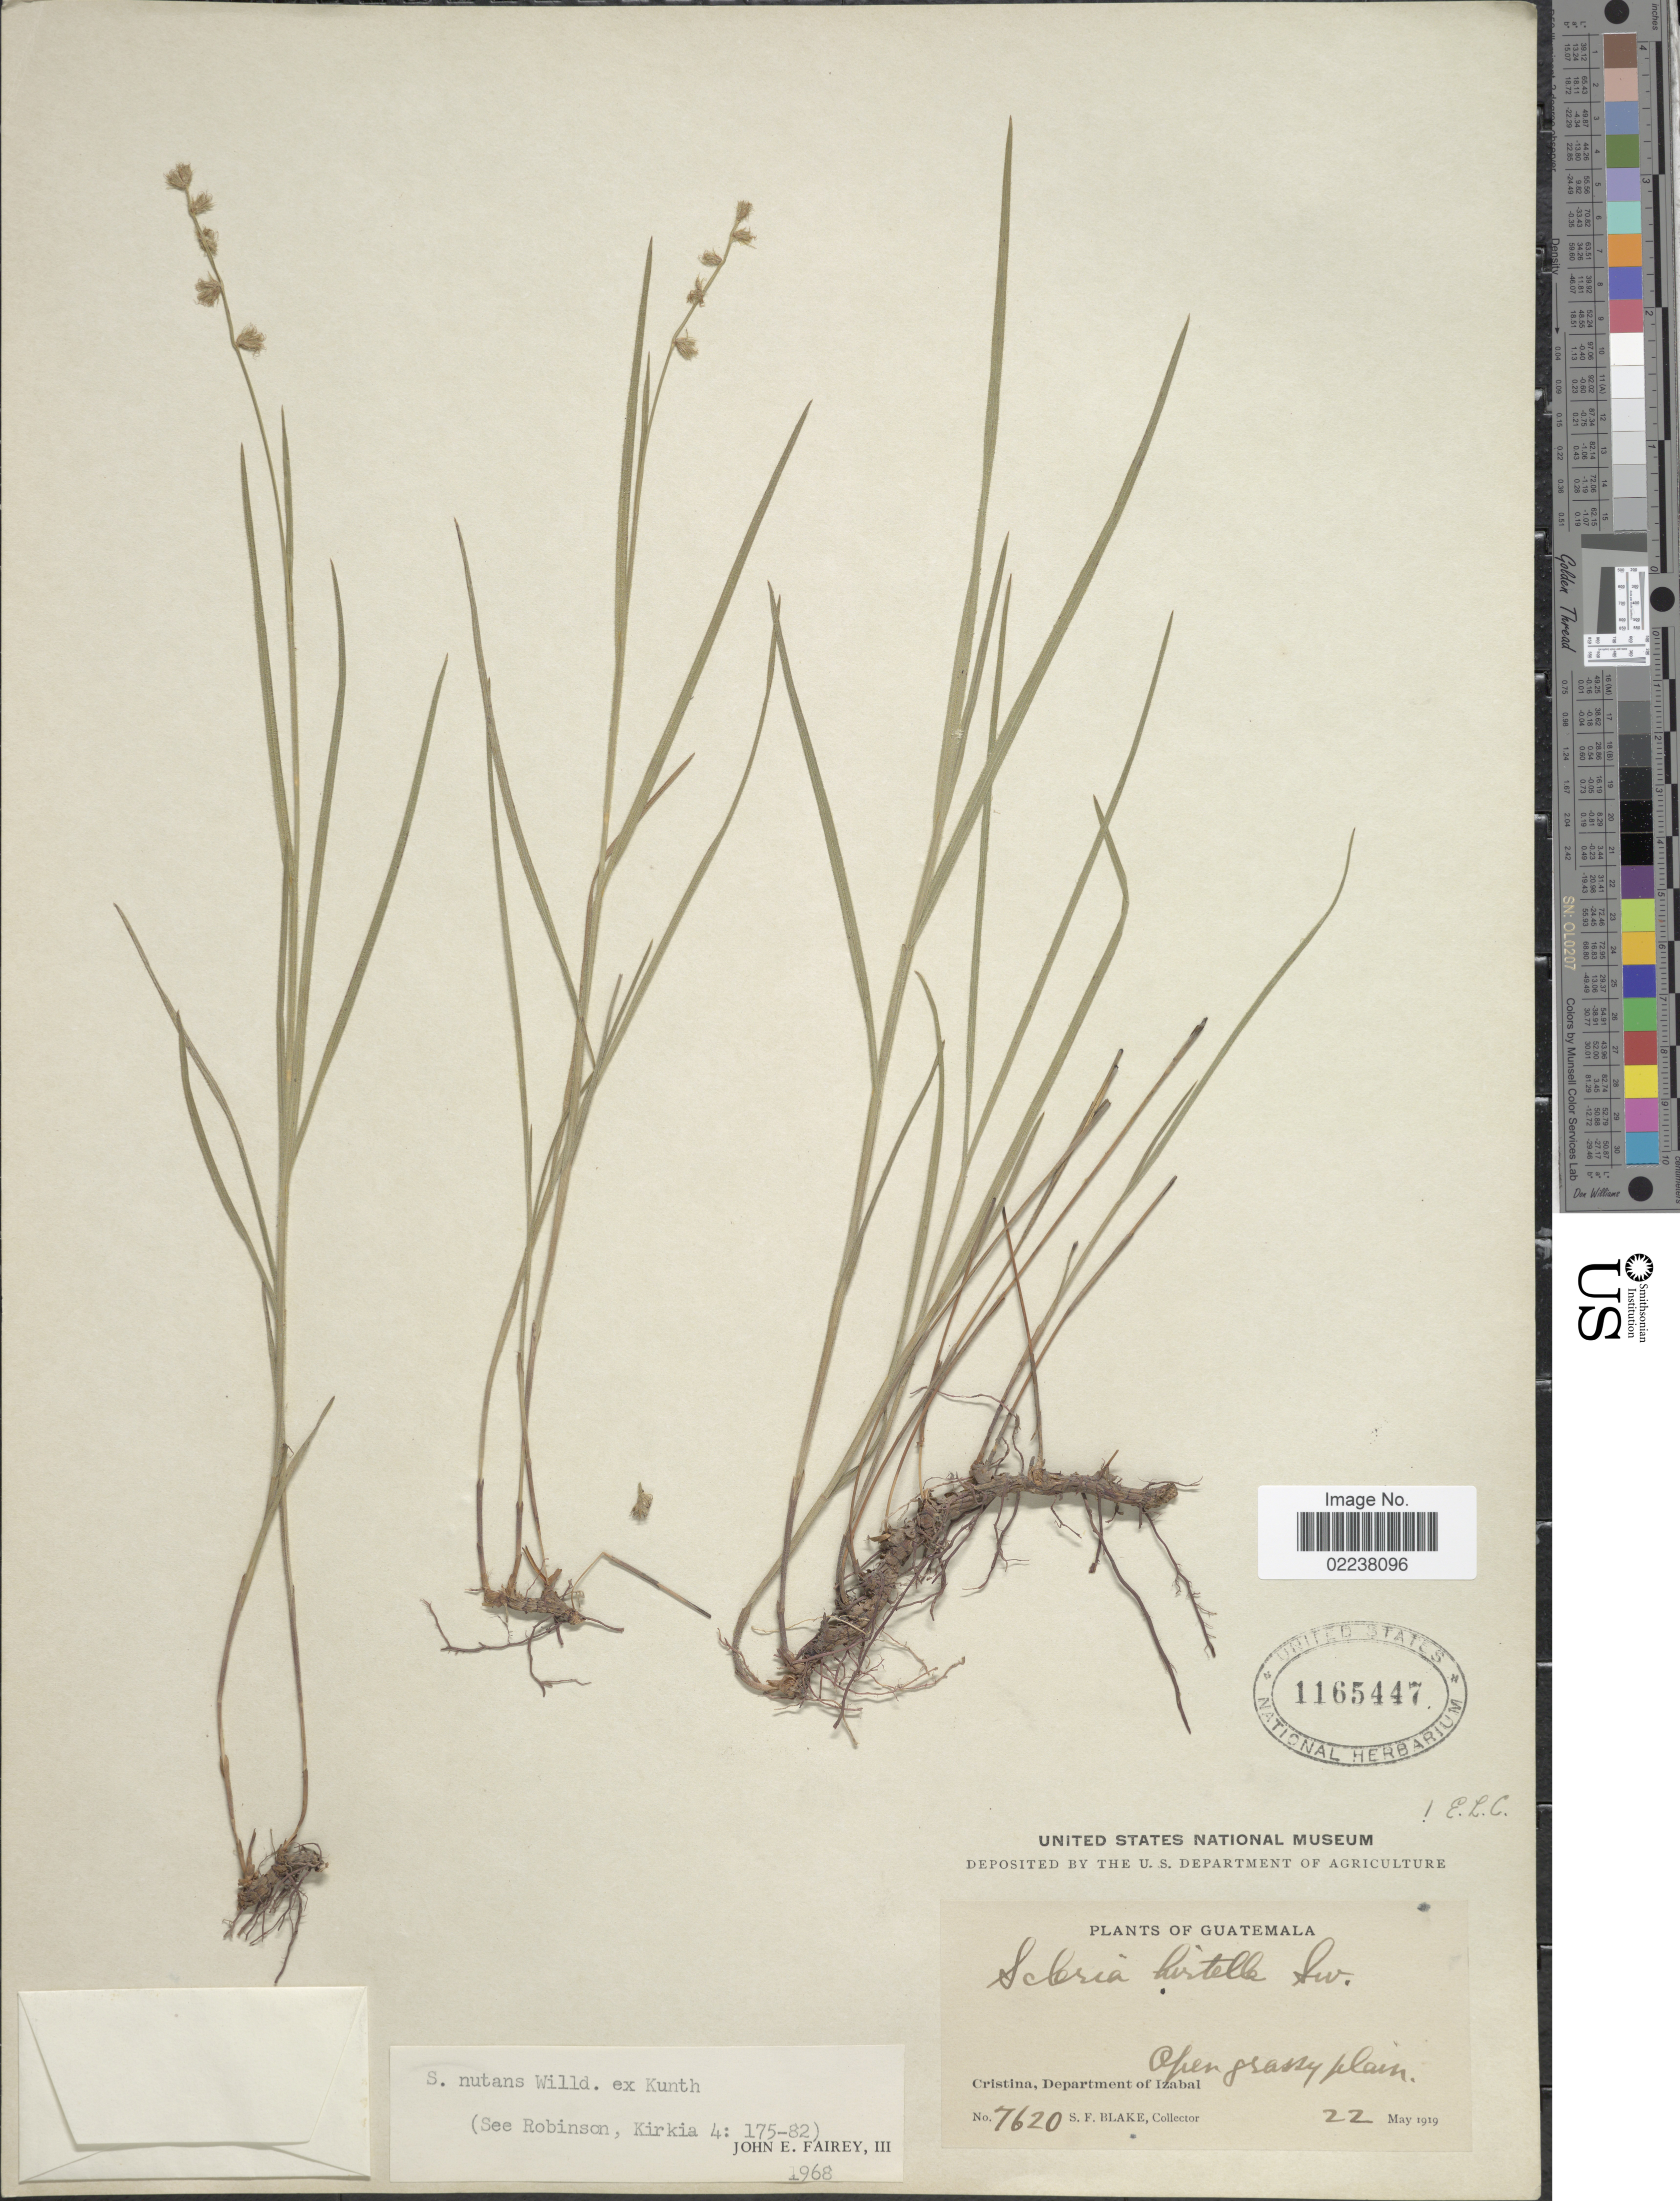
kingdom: Plantae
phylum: Tracheophyta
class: Liliopsida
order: Poales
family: Cyperaceae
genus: Scleria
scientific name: Scleria distans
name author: Poir.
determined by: Strong, Mark T., (BOT), Smithsonian Institution - National Museum of Natural History (UNITED STATES)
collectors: S. Blake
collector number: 7620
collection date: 1919-05-22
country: Guatemala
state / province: Izabal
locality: Cristina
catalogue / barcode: US 1165447